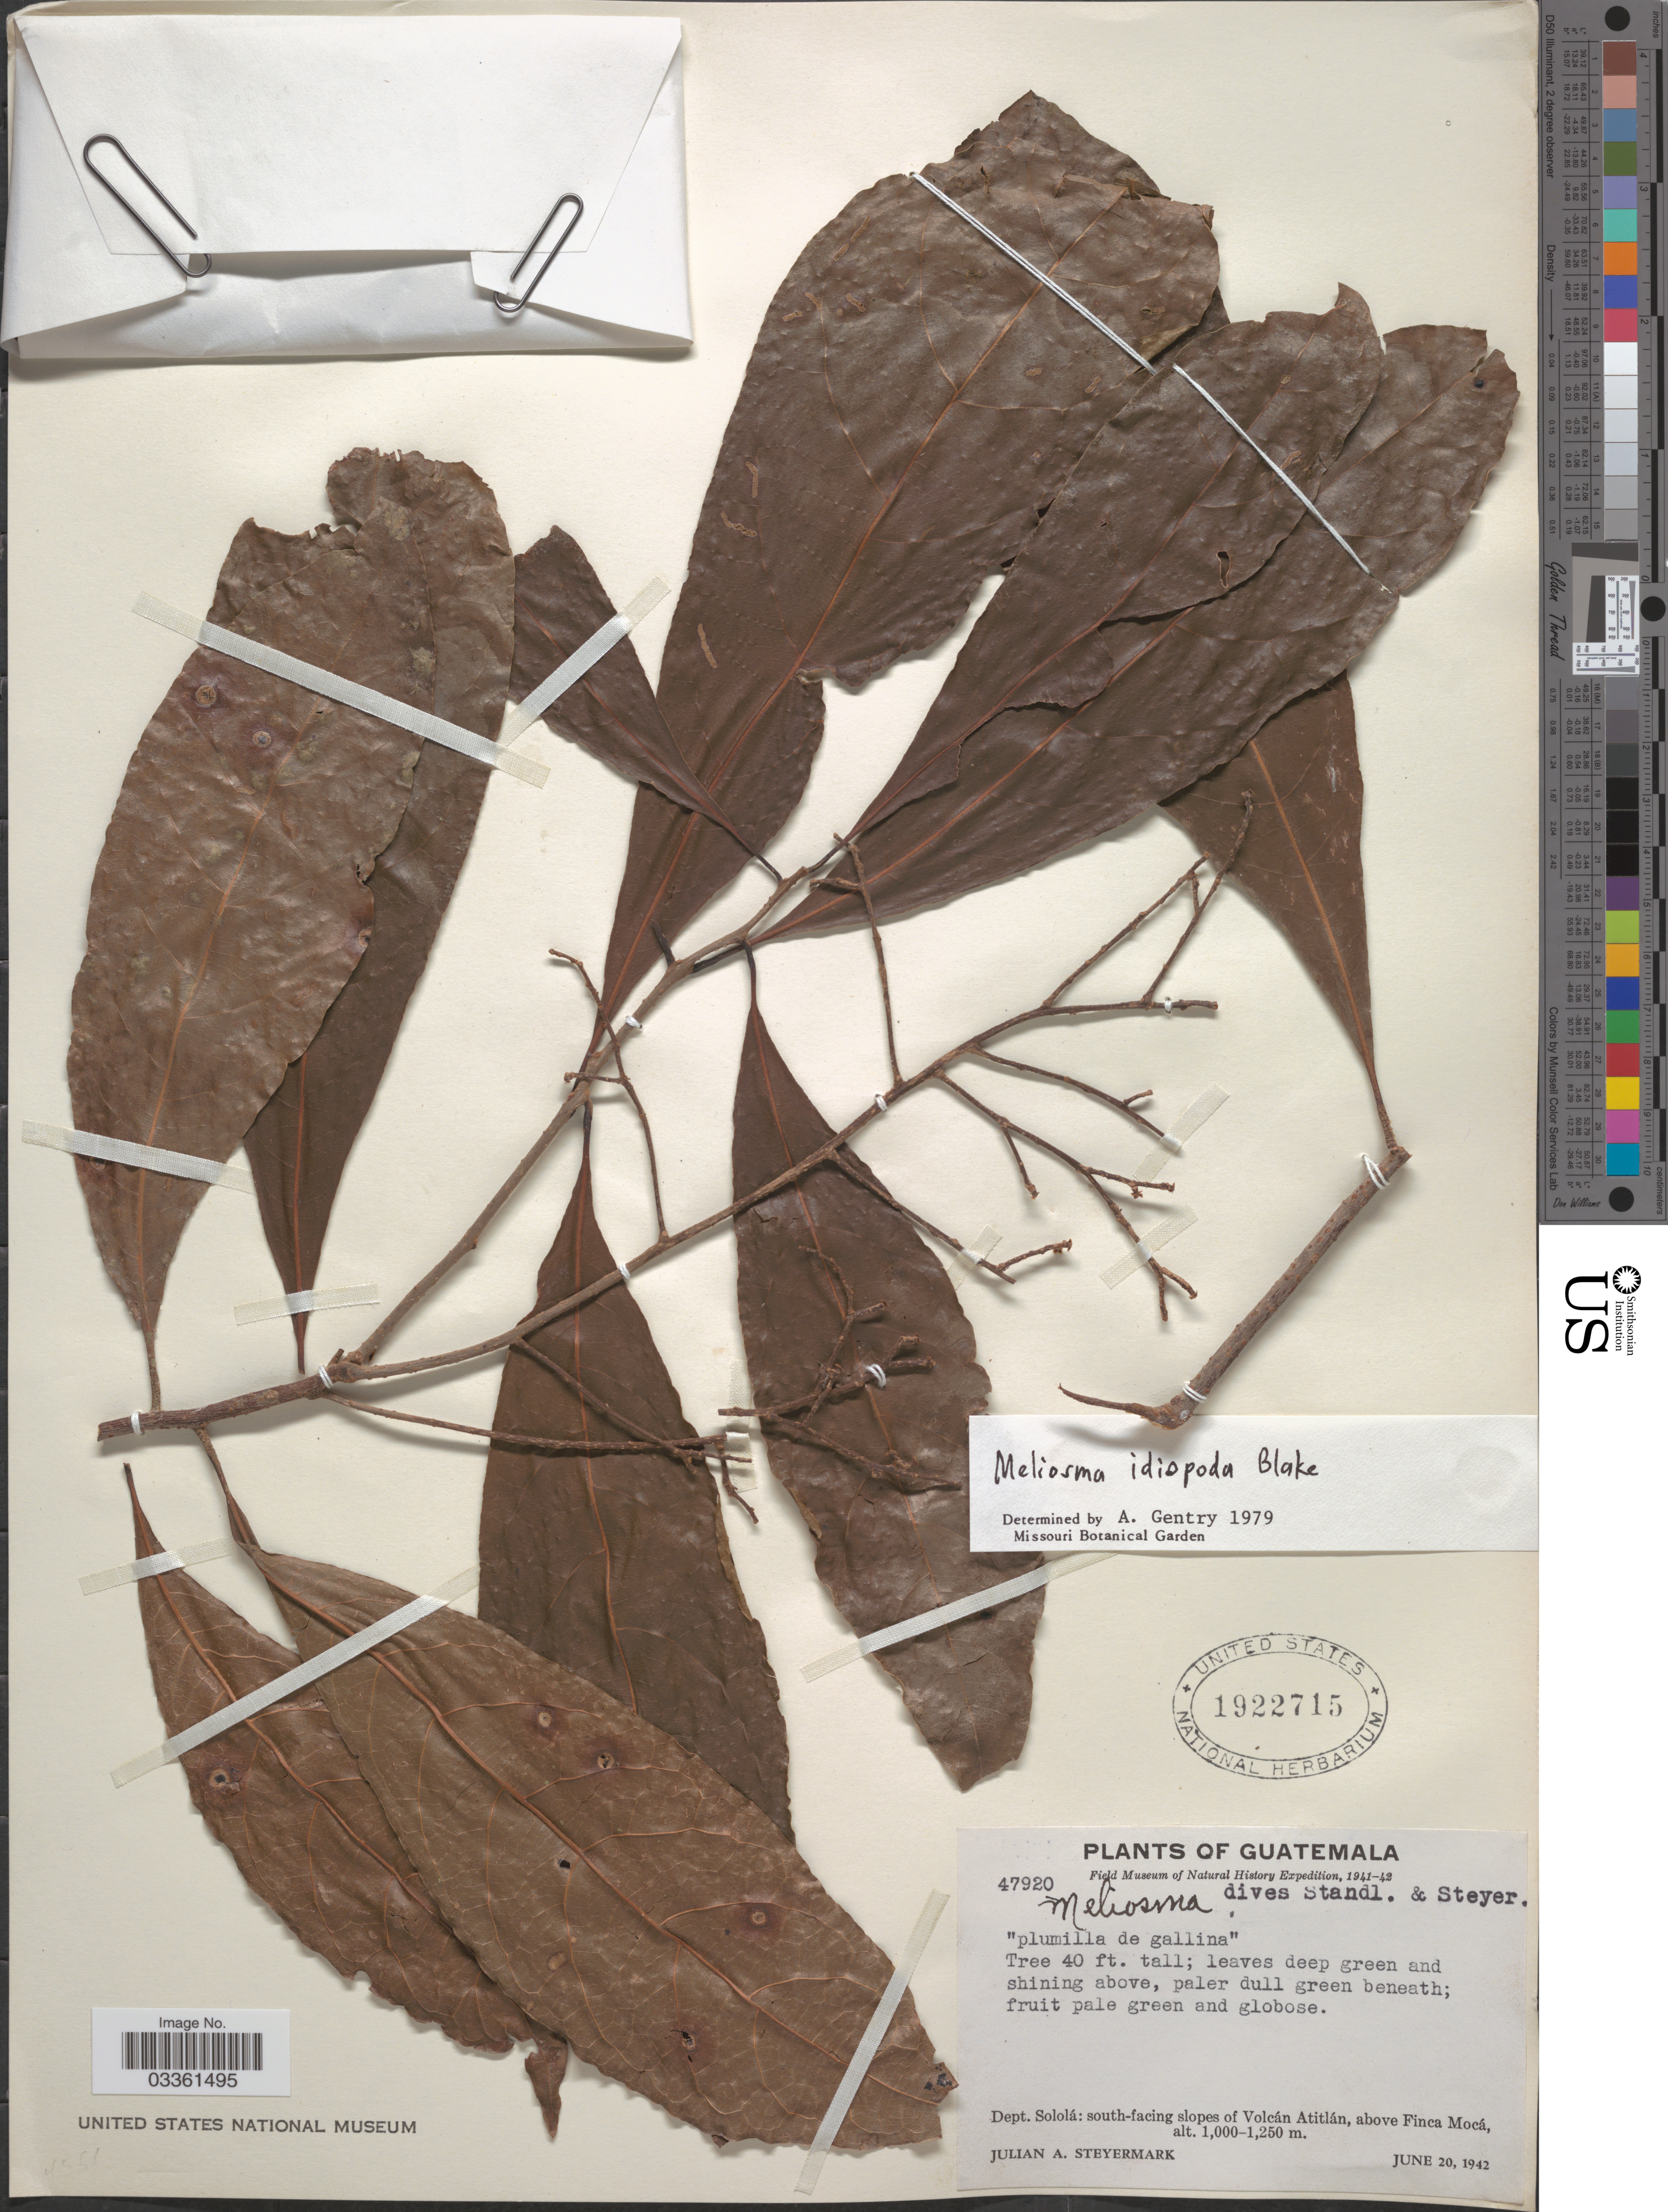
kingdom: Plantae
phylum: Tracheophyta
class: Magnoliopsida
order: Proteales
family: Sabiaceae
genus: Meliosma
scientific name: Meliosma idiopoda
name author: S.F. Blake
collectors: J. Steyermark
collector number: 47920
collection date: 1942-06-20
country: Guatemala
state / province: Sololá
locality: Dept. Sololá: south-facing slopes of Volcán Atitlán, above Finca Mocá.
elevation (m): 1000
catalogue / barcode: US 1922715